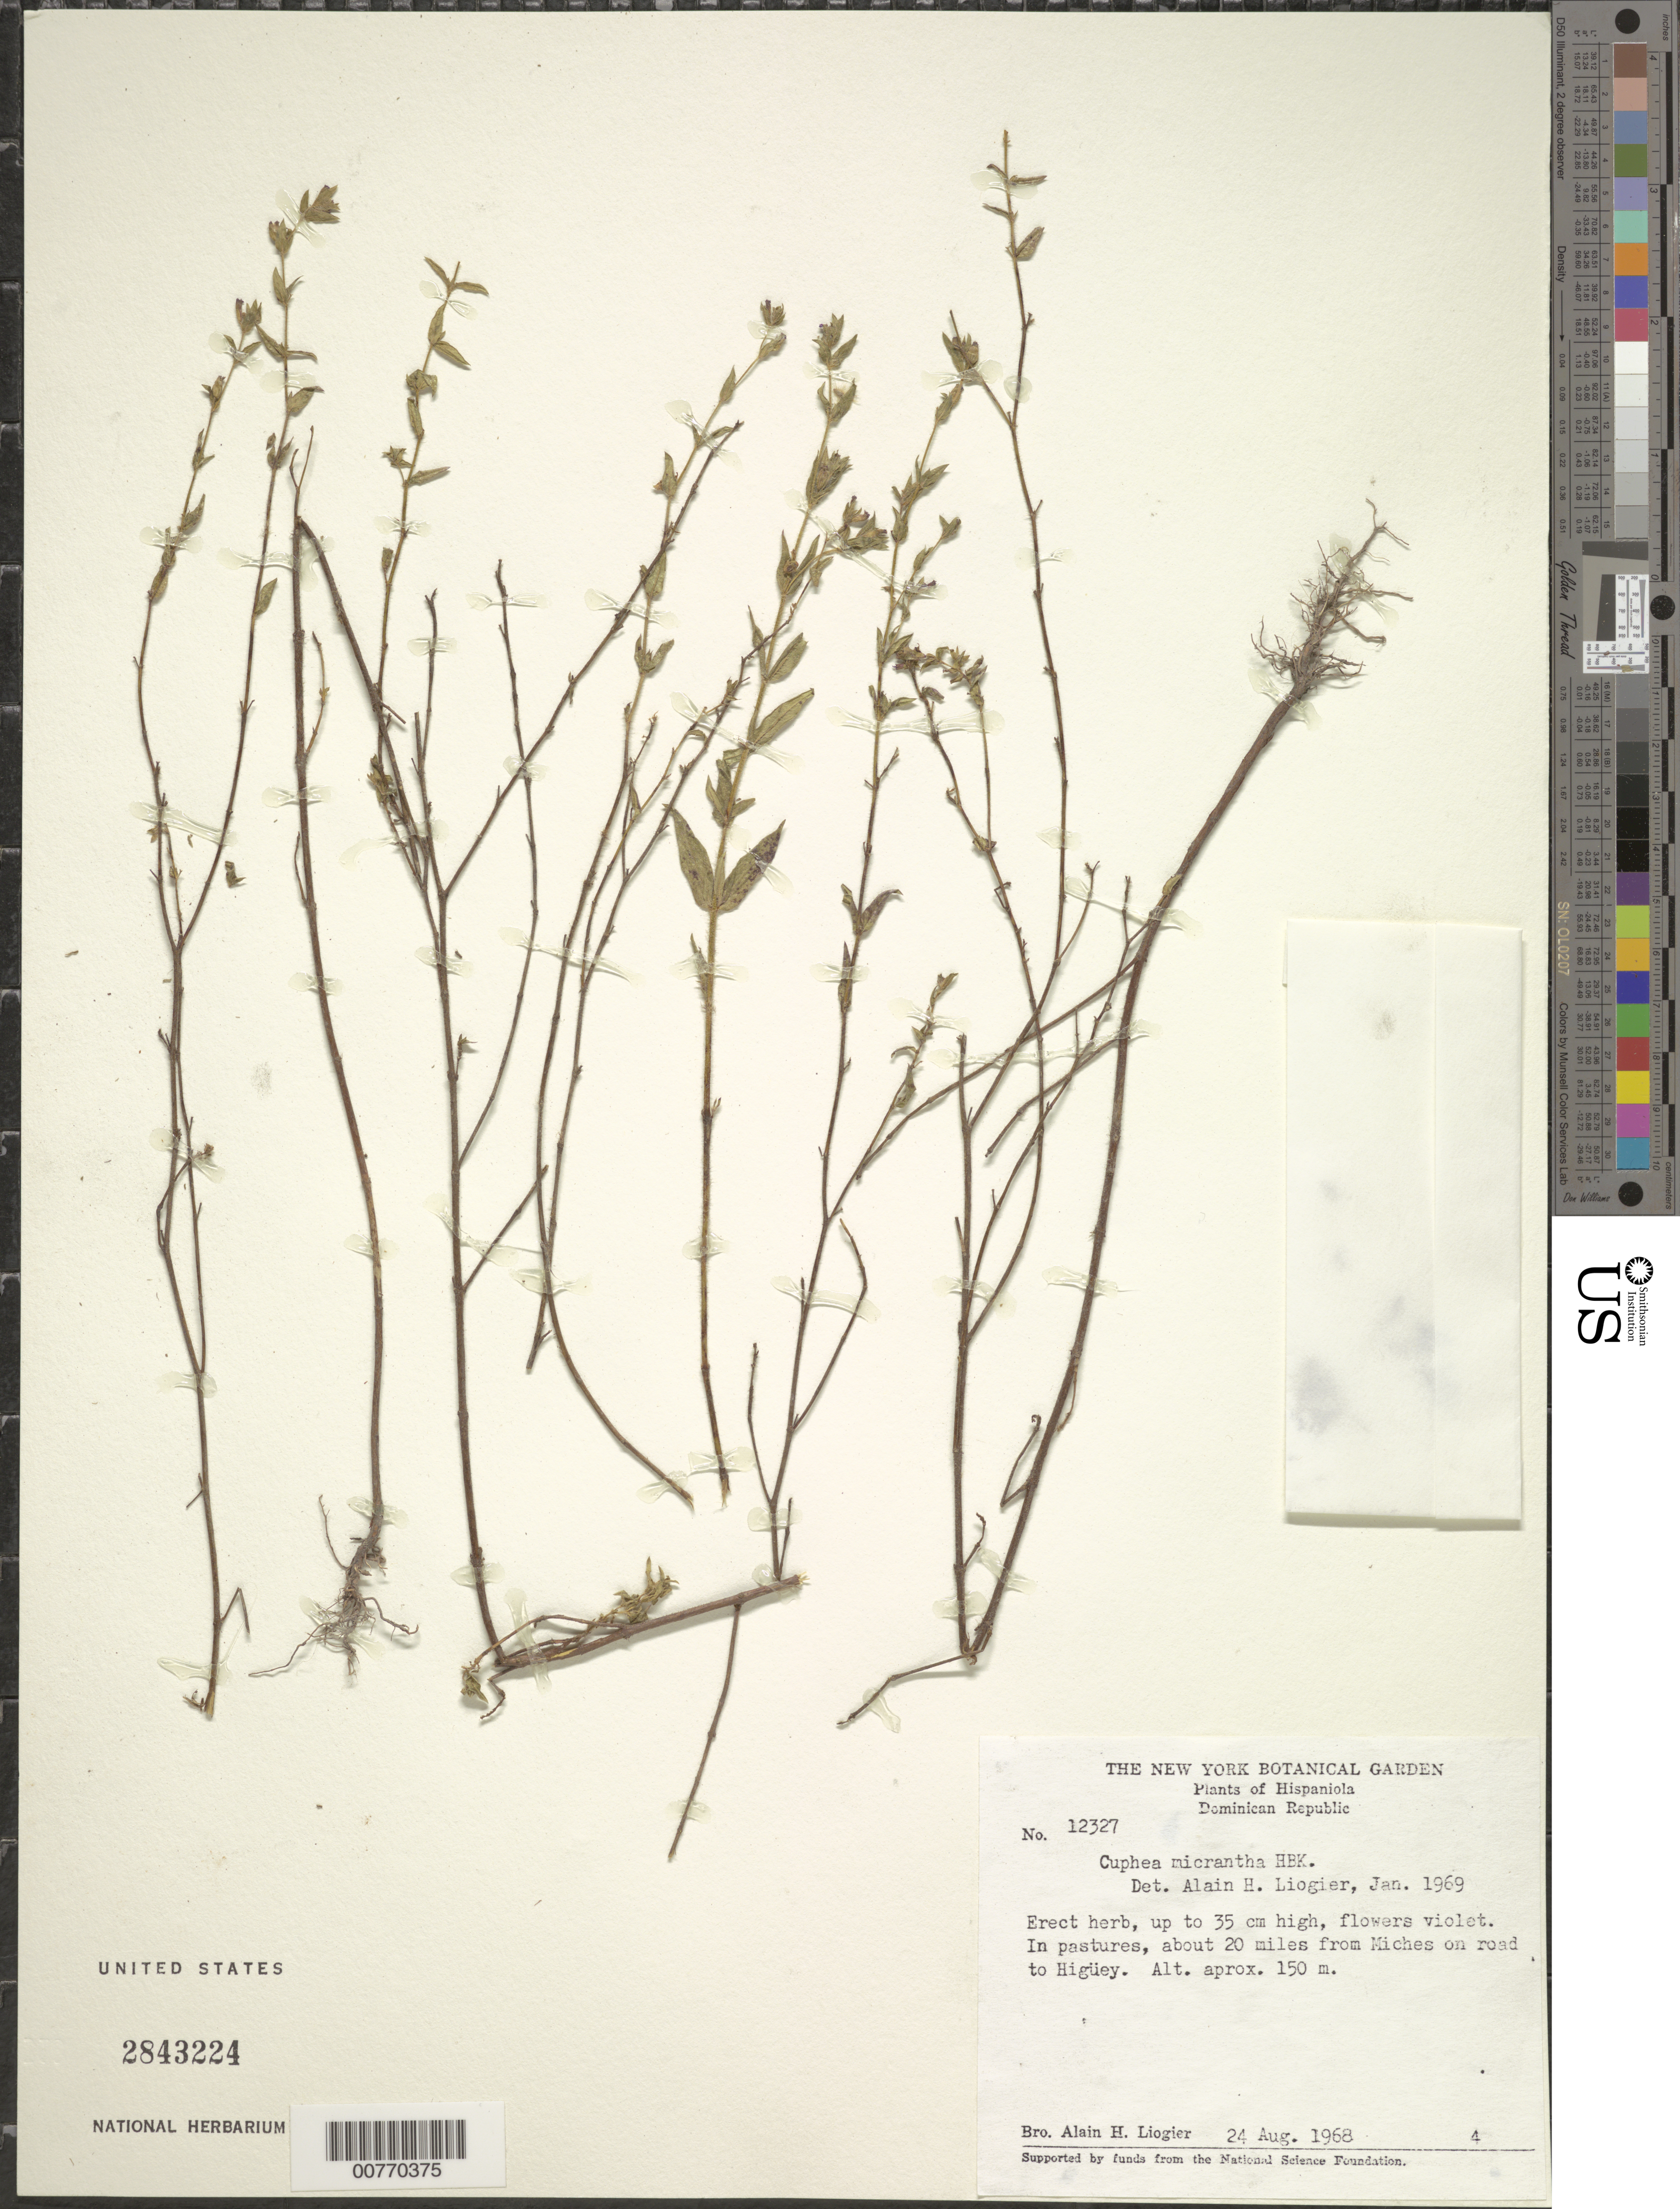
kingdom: Plantae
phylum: Tracheophyta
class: Magnoliopsida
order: Myrtales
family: Lythraceae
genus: Cuphea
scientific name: Cuphea micrantha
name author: Kunth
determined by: Liogier, Alain H.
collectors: A. H. Liogier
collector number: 12327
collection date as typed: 24 Aug 1968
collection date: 1968-08-24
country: Dominican Republic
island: Hispaniola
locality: About 20 miles from Miches on road to Higüey.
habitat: In pastures.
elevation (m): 150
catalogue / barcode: US 2843224